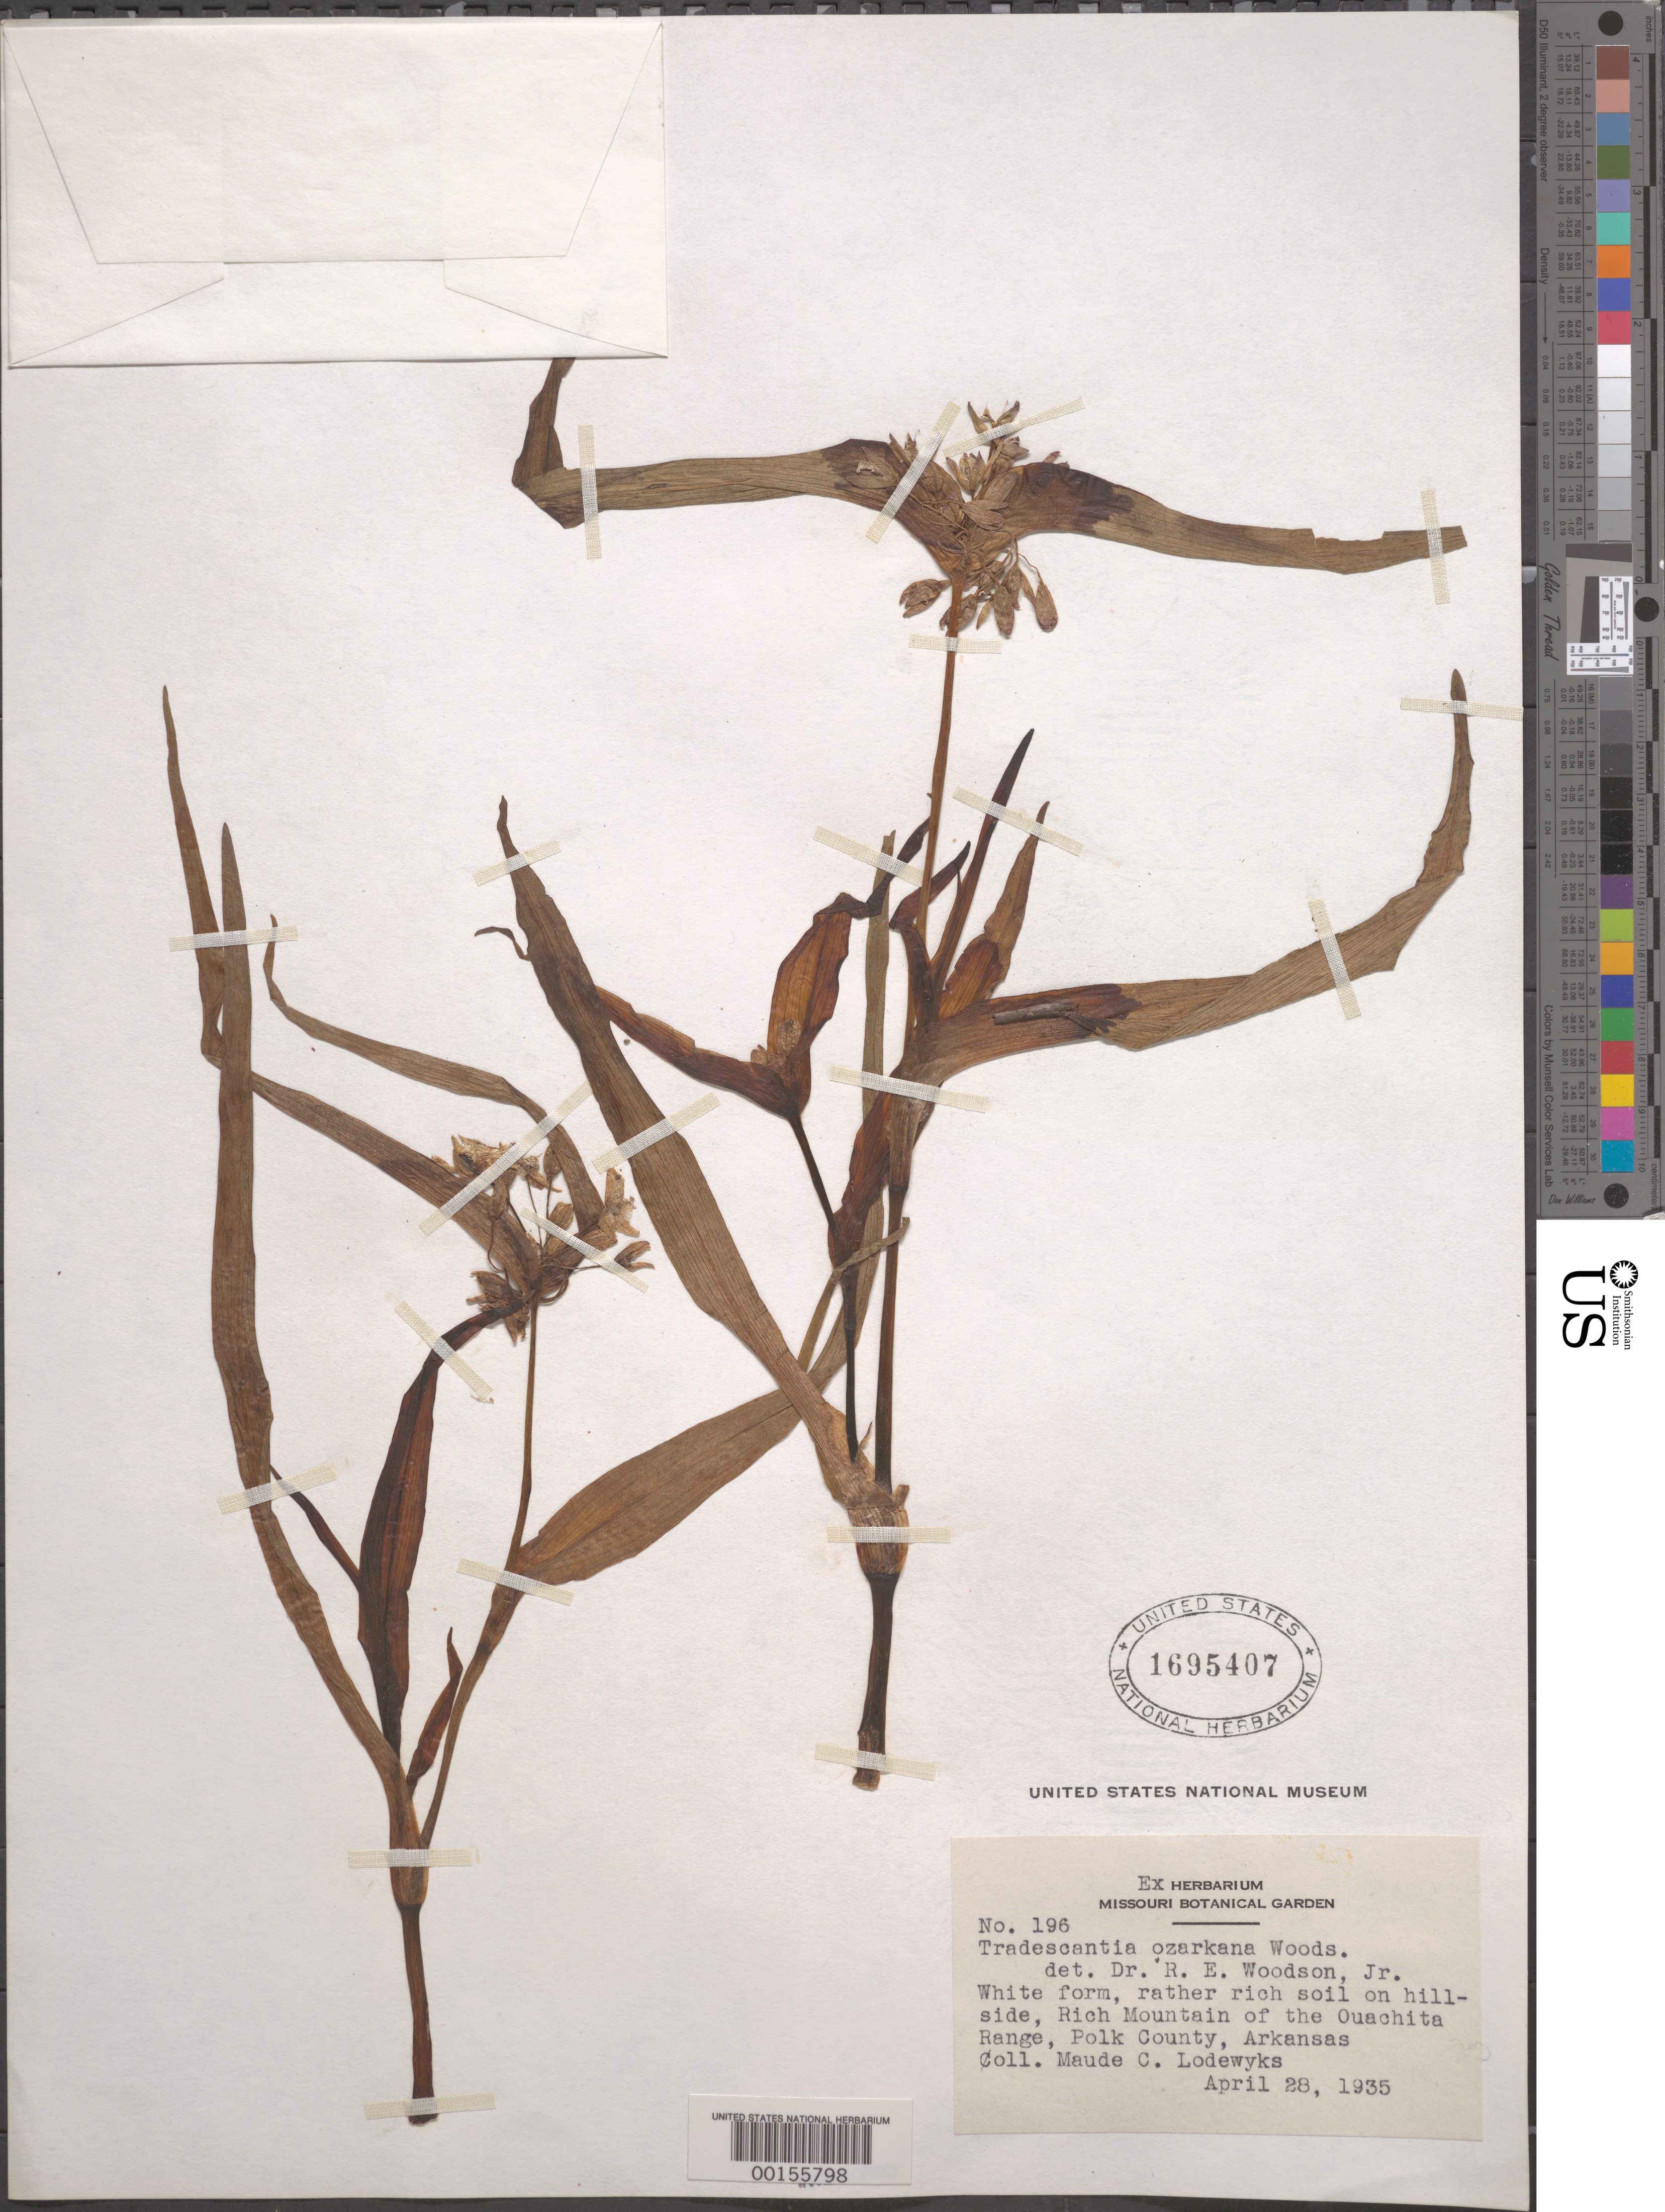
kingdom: Plantae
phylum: Tracheophyta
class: Liliopsida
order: Commelinales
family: Commelinaceae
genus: Tradescantia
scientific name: Tradescantia ozarkana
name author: E.S. Anderson & Woodson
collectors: M. Lodewyks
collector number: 196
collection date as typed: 28 Apr 1935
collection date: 1935-04-28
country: United States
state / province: Arkansas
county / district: Polk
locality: Rich mountain, ouachita range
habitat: Rich soil, hillside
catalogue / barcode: US 1695407